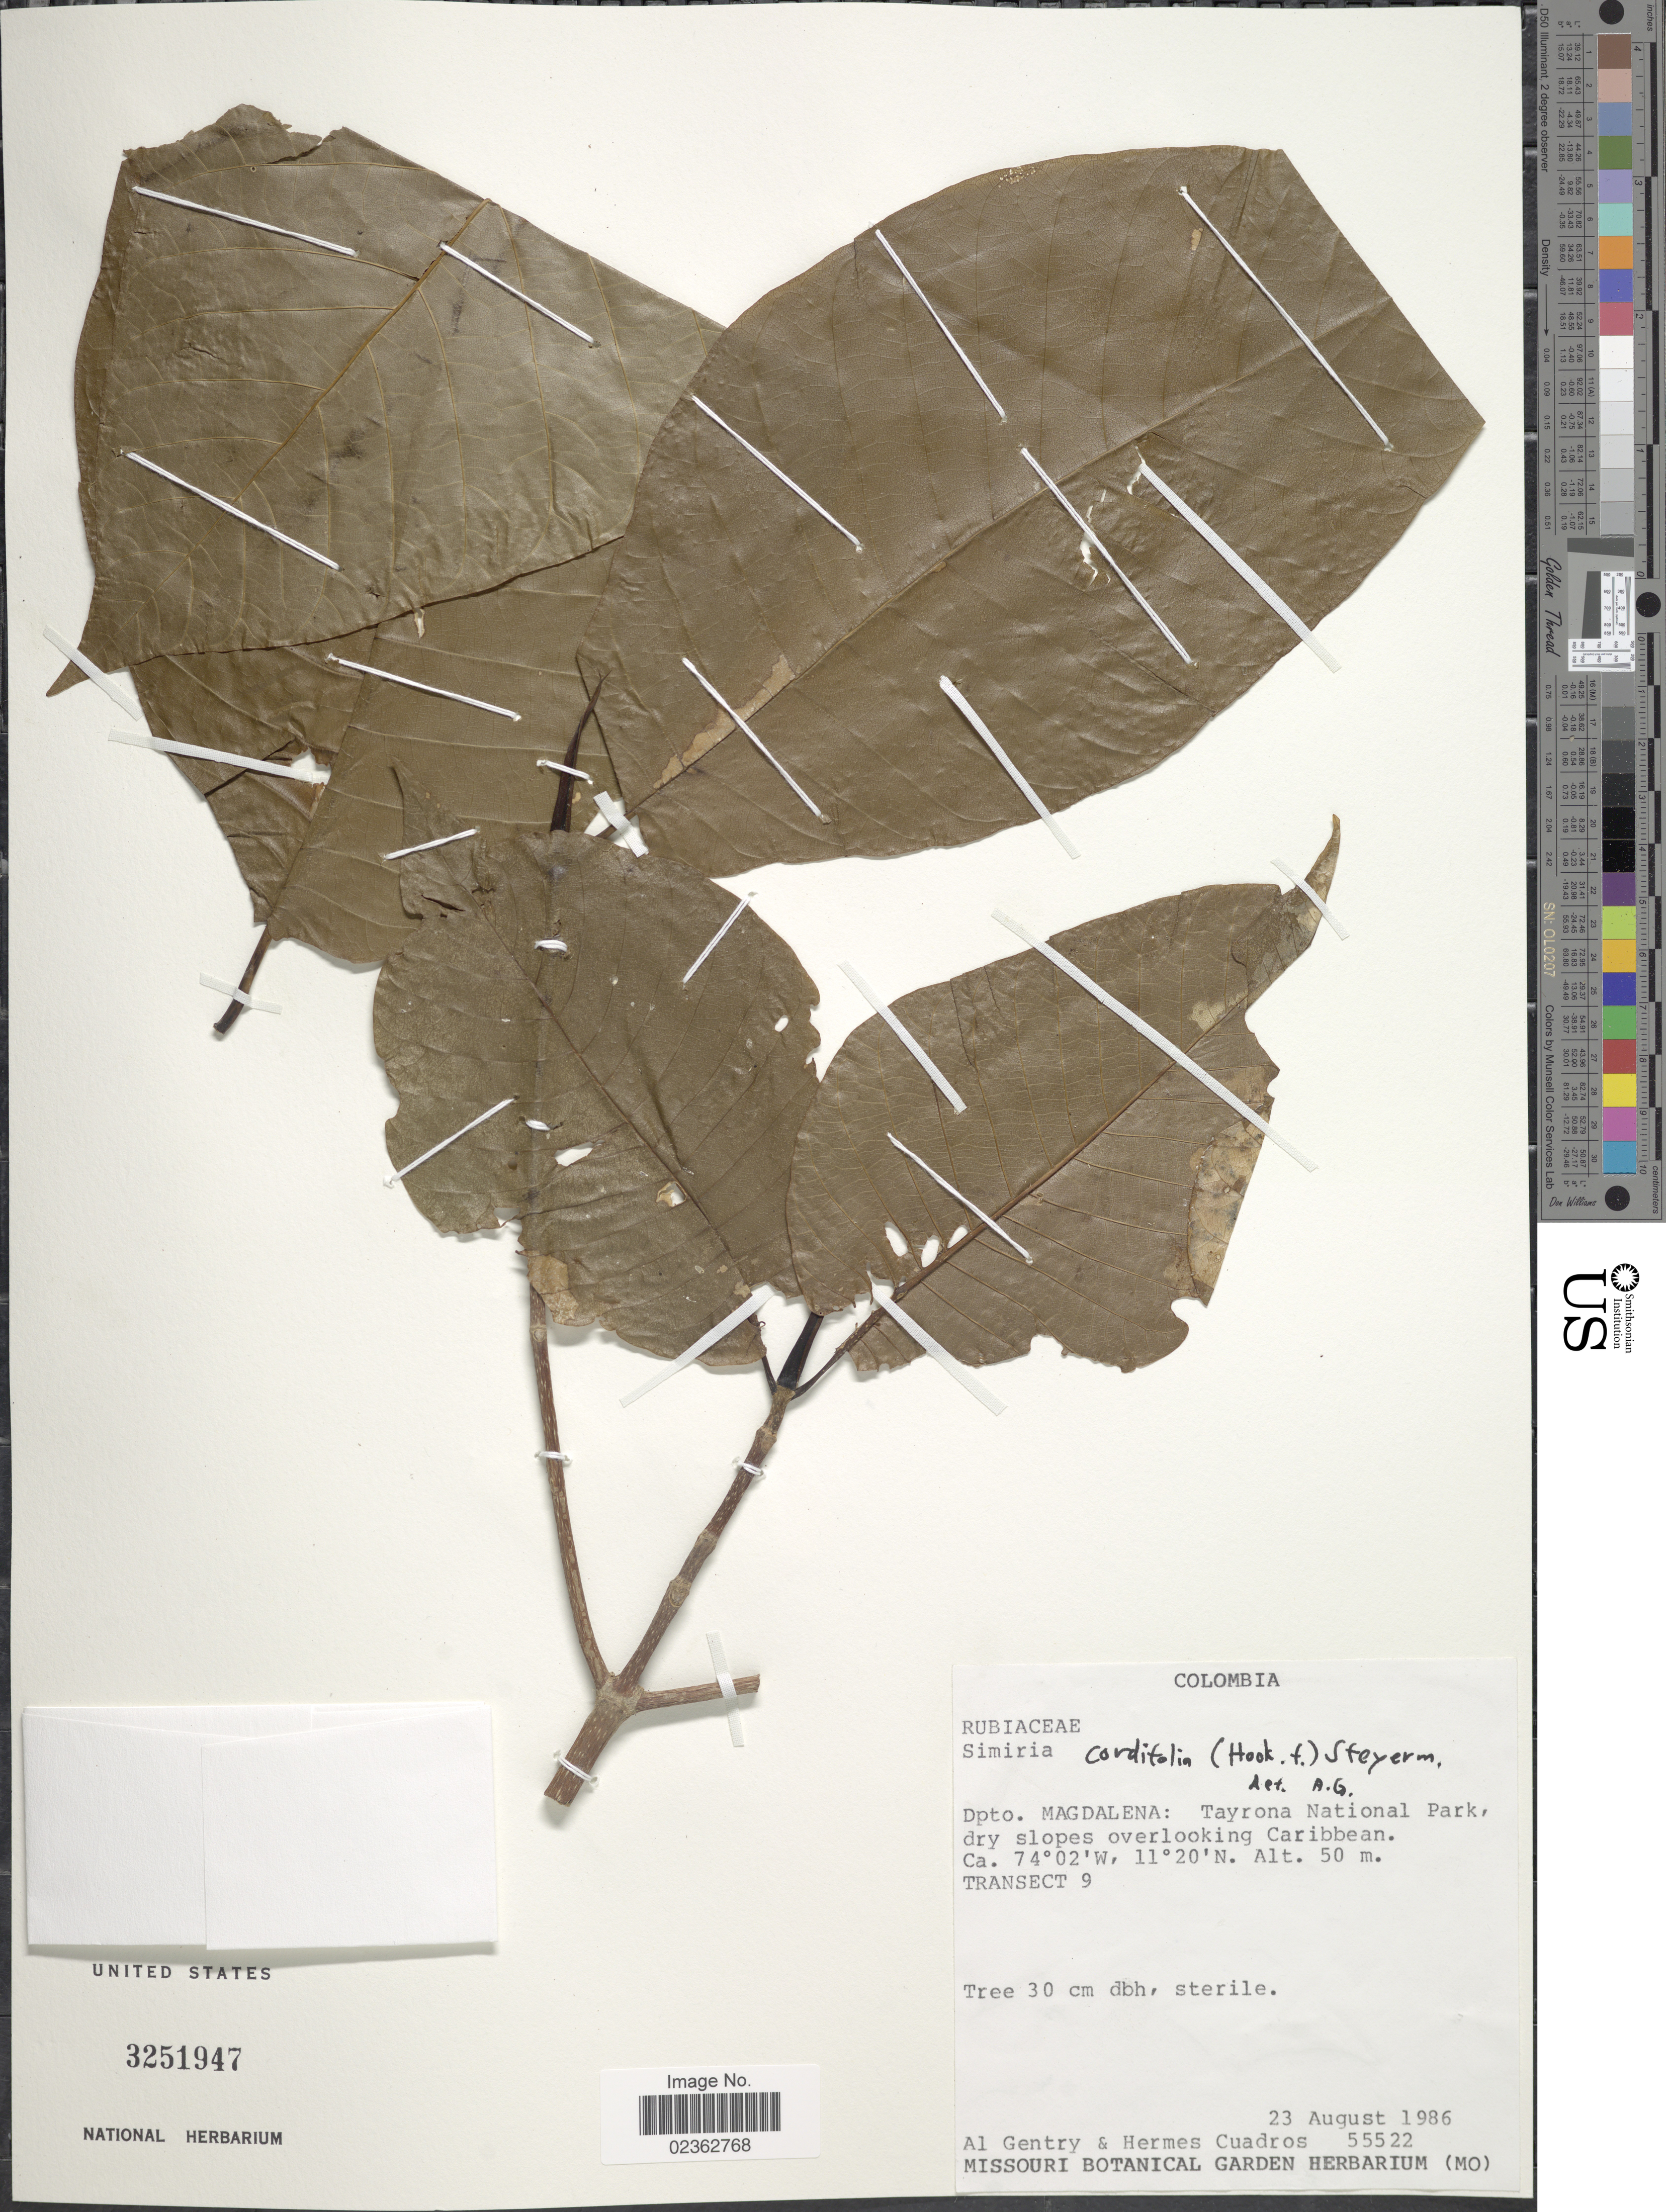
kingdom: Plantae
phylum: Tracheophyta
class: Magnoliopsida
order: Gentianales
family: Rubiaceae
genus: Simira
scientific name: Simira cordifolia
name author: (Hook. f.) Steyerm.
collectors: A. H. Gentry & H. Cuadros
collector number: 55522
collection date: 1986-08-23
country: Colombia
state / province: Magdalena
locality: Tayrona National Park, dry slopes overlooking Caribbean,Transect 9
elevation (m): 50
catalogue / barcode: US 3251947